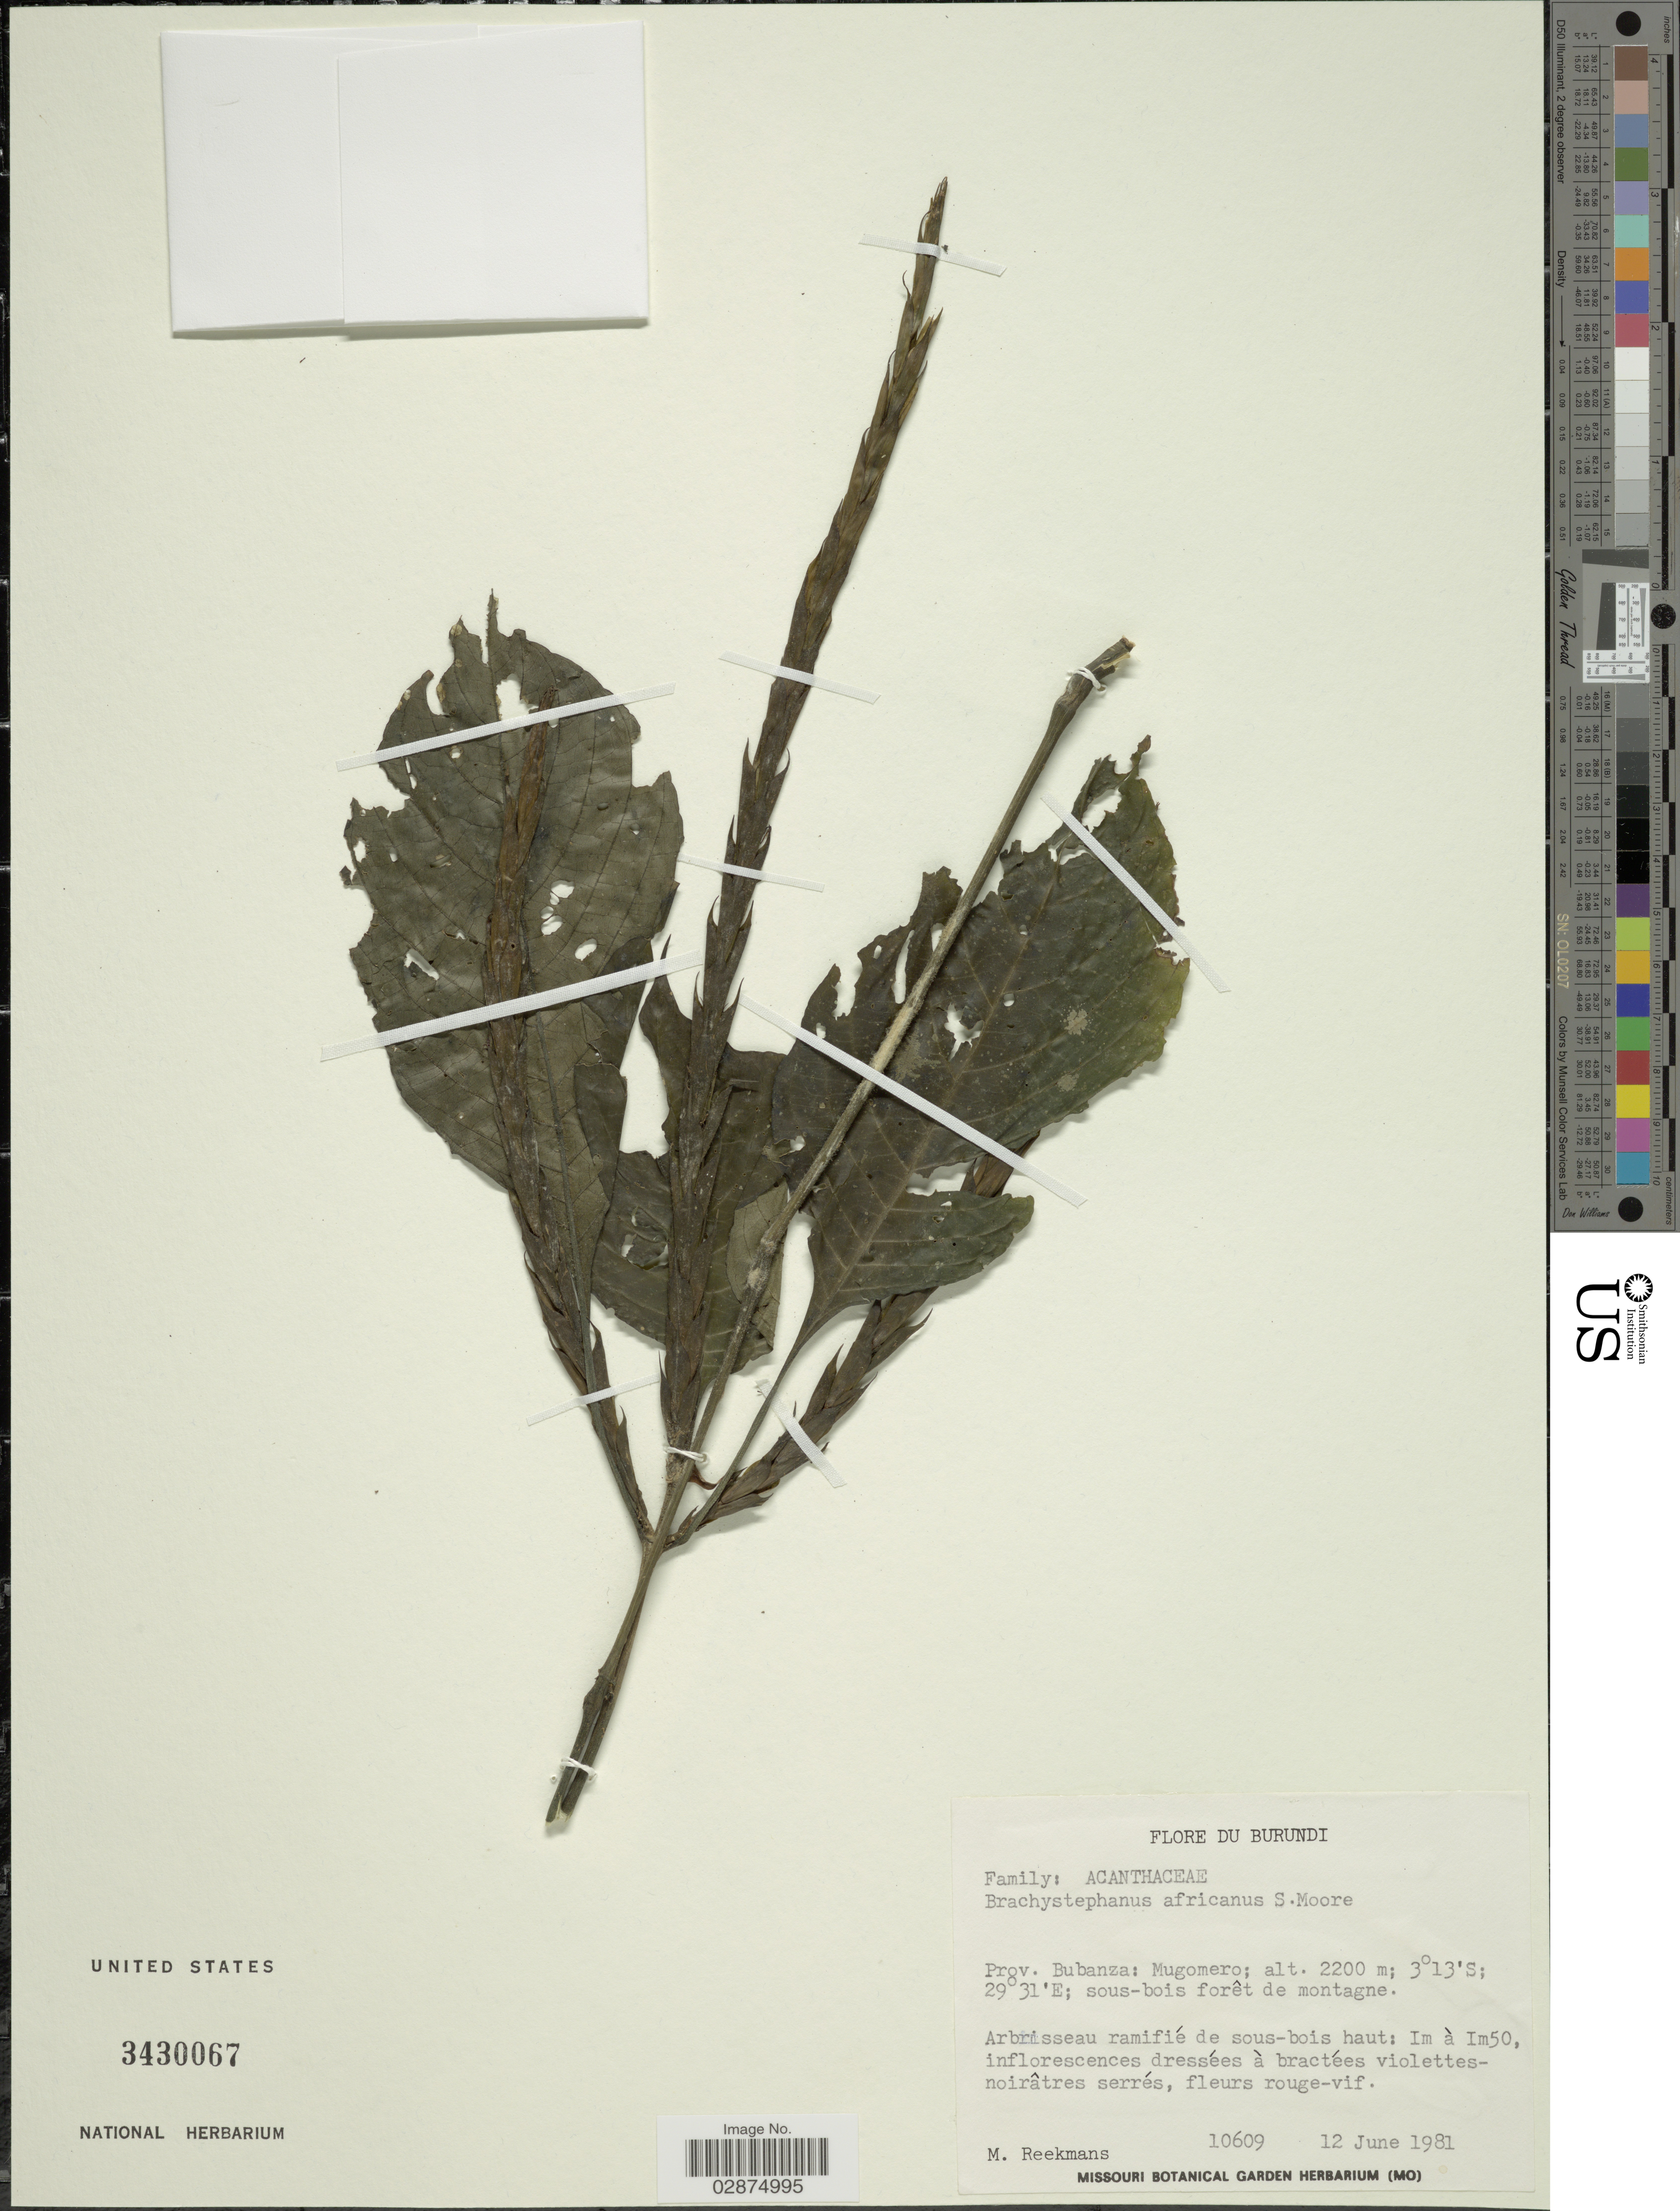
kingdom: Plantae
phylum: Tracheophyta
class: Magnoliopsida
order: Lamiales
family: Acanthaceae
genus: Brachystephanus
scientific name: Brachystephanus africanus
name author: S. Moore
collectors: M. Reekmans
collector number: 10609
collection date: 1981-06-12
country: Burundi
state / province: Bubanza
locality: Prov. Bubanza: Mugomero.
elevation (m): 2200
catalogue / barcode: US 3430067